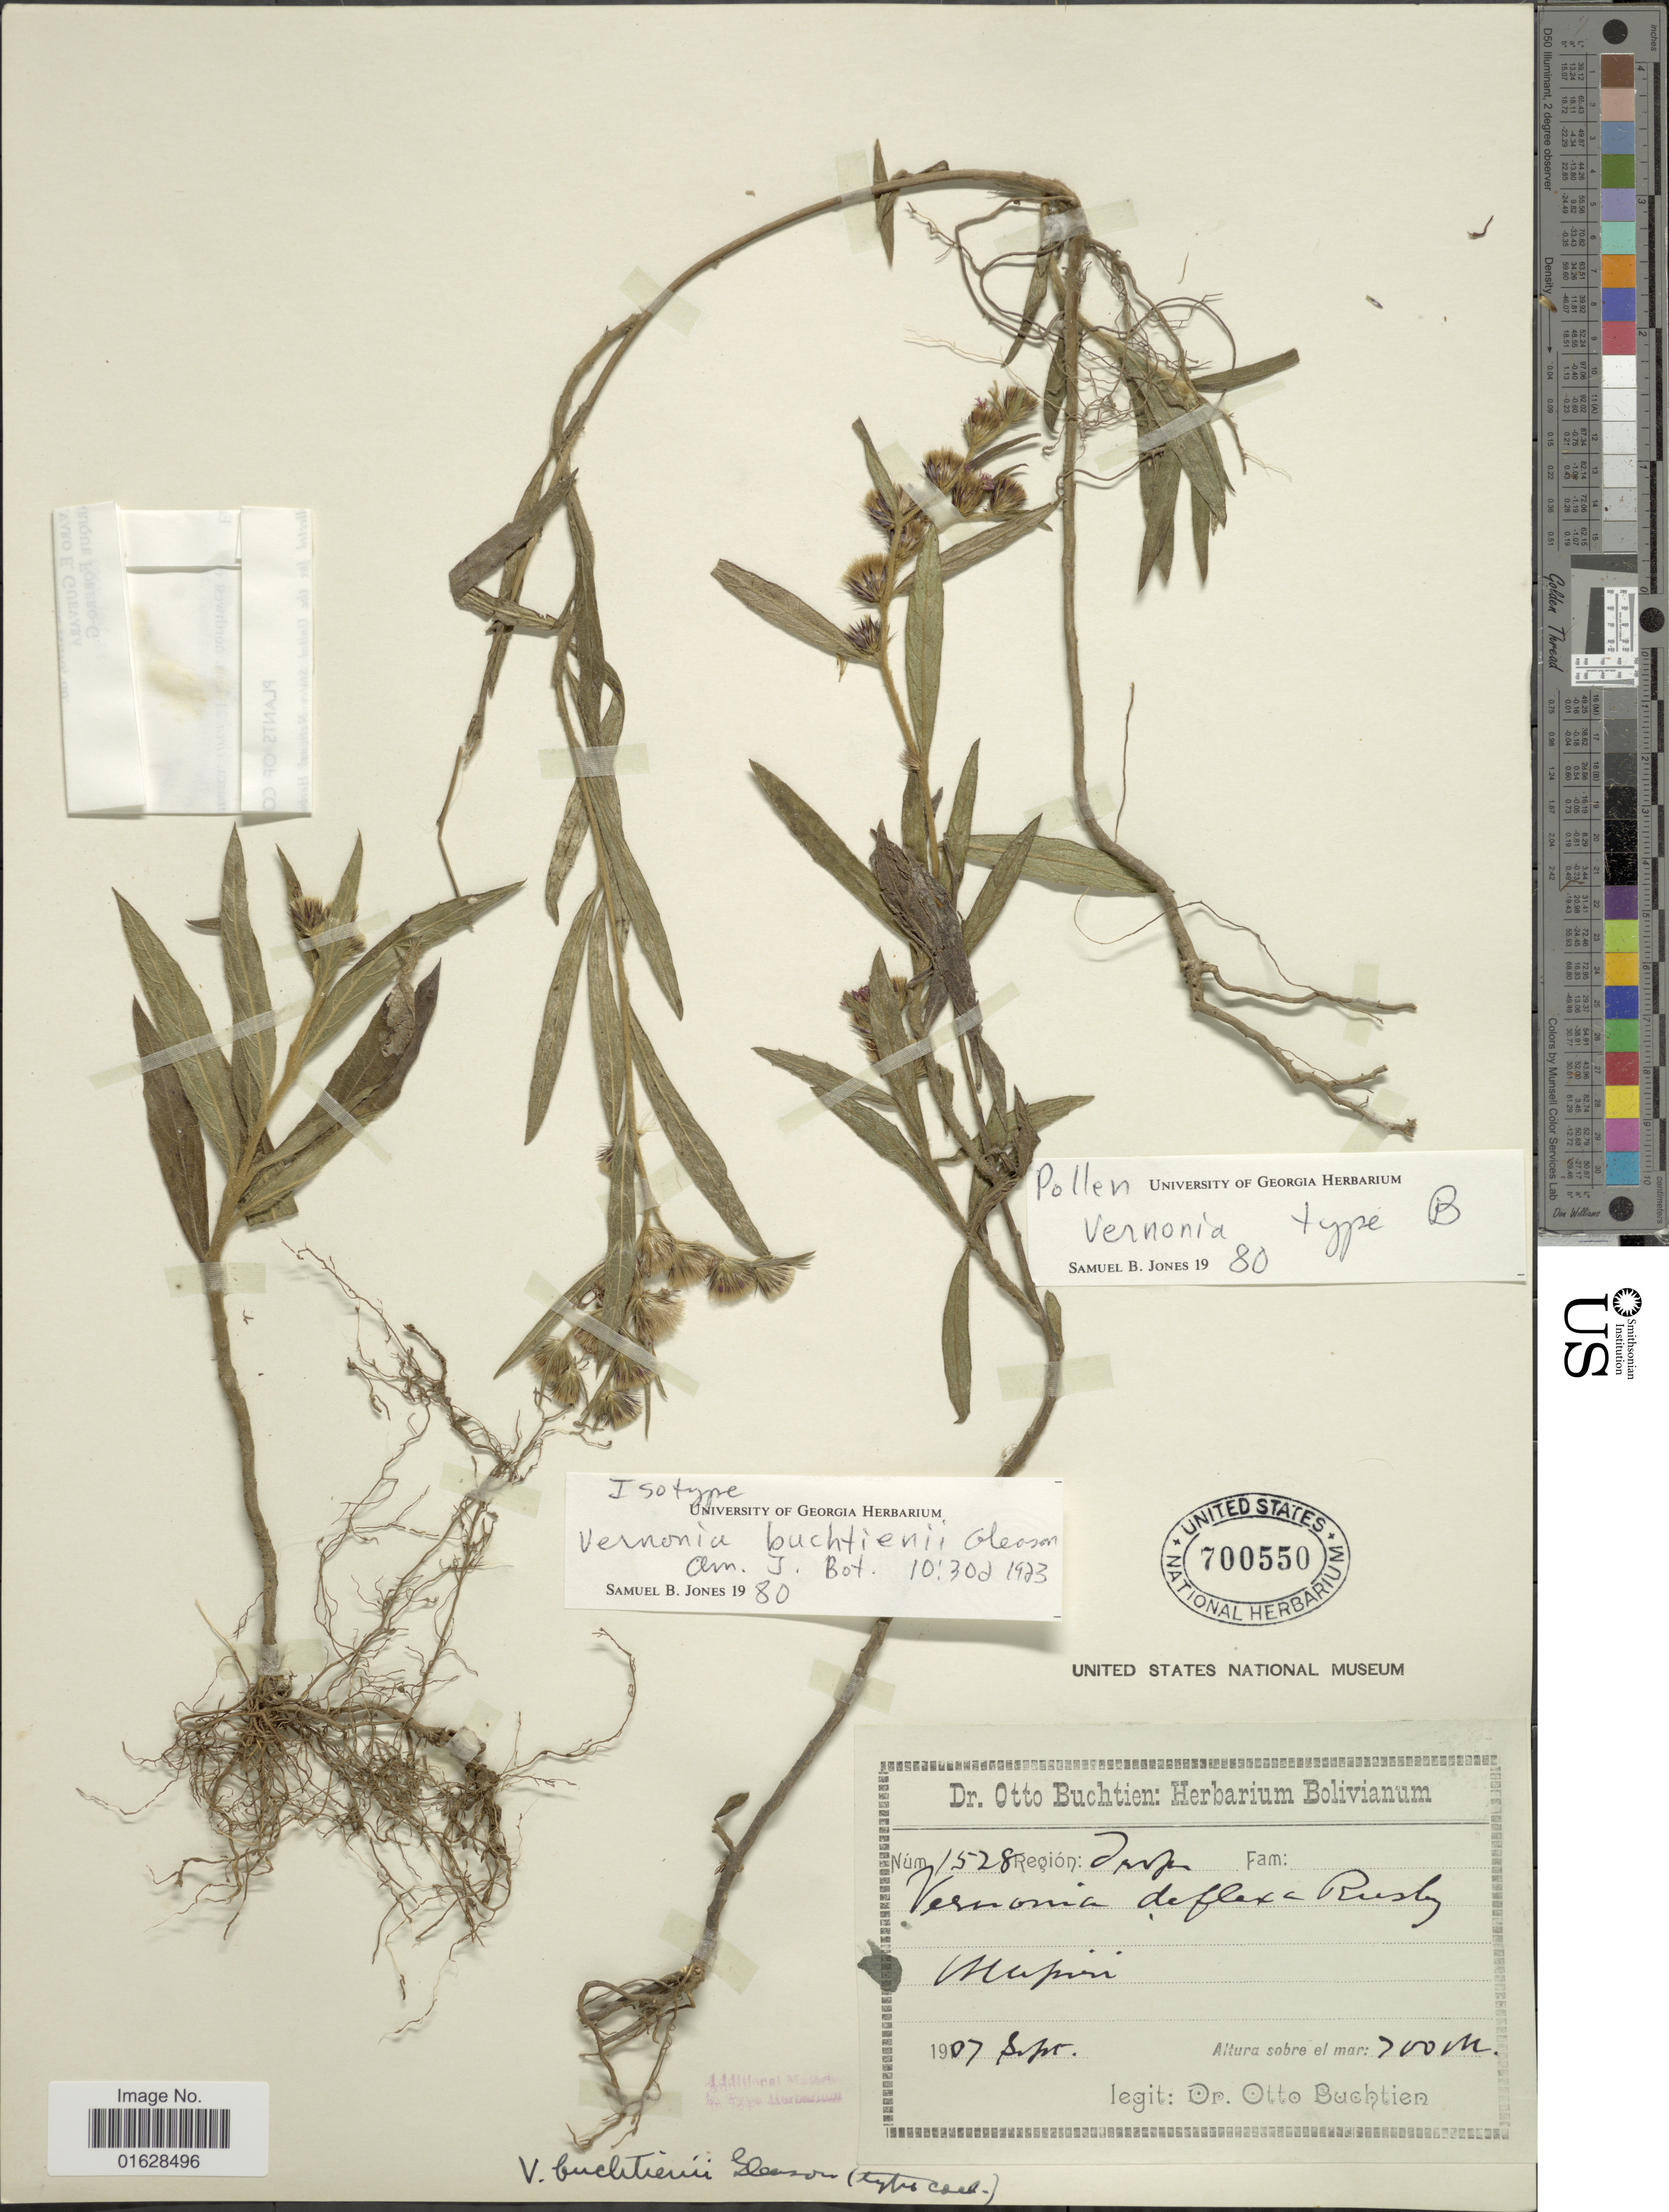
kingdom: Plantae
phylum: Tracheophyta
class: Magnoliopsida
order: Asterales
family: Asteraceae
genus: Lepidaploa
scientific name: Lepidaploa buchtienii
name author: (Gleason) H. Rob.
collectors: O. Buchtien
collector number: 1528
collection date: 1907-09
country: Bolivia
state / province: La Páz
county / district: Larecaja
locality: Mapiri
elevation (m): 700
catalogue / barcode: US 700550